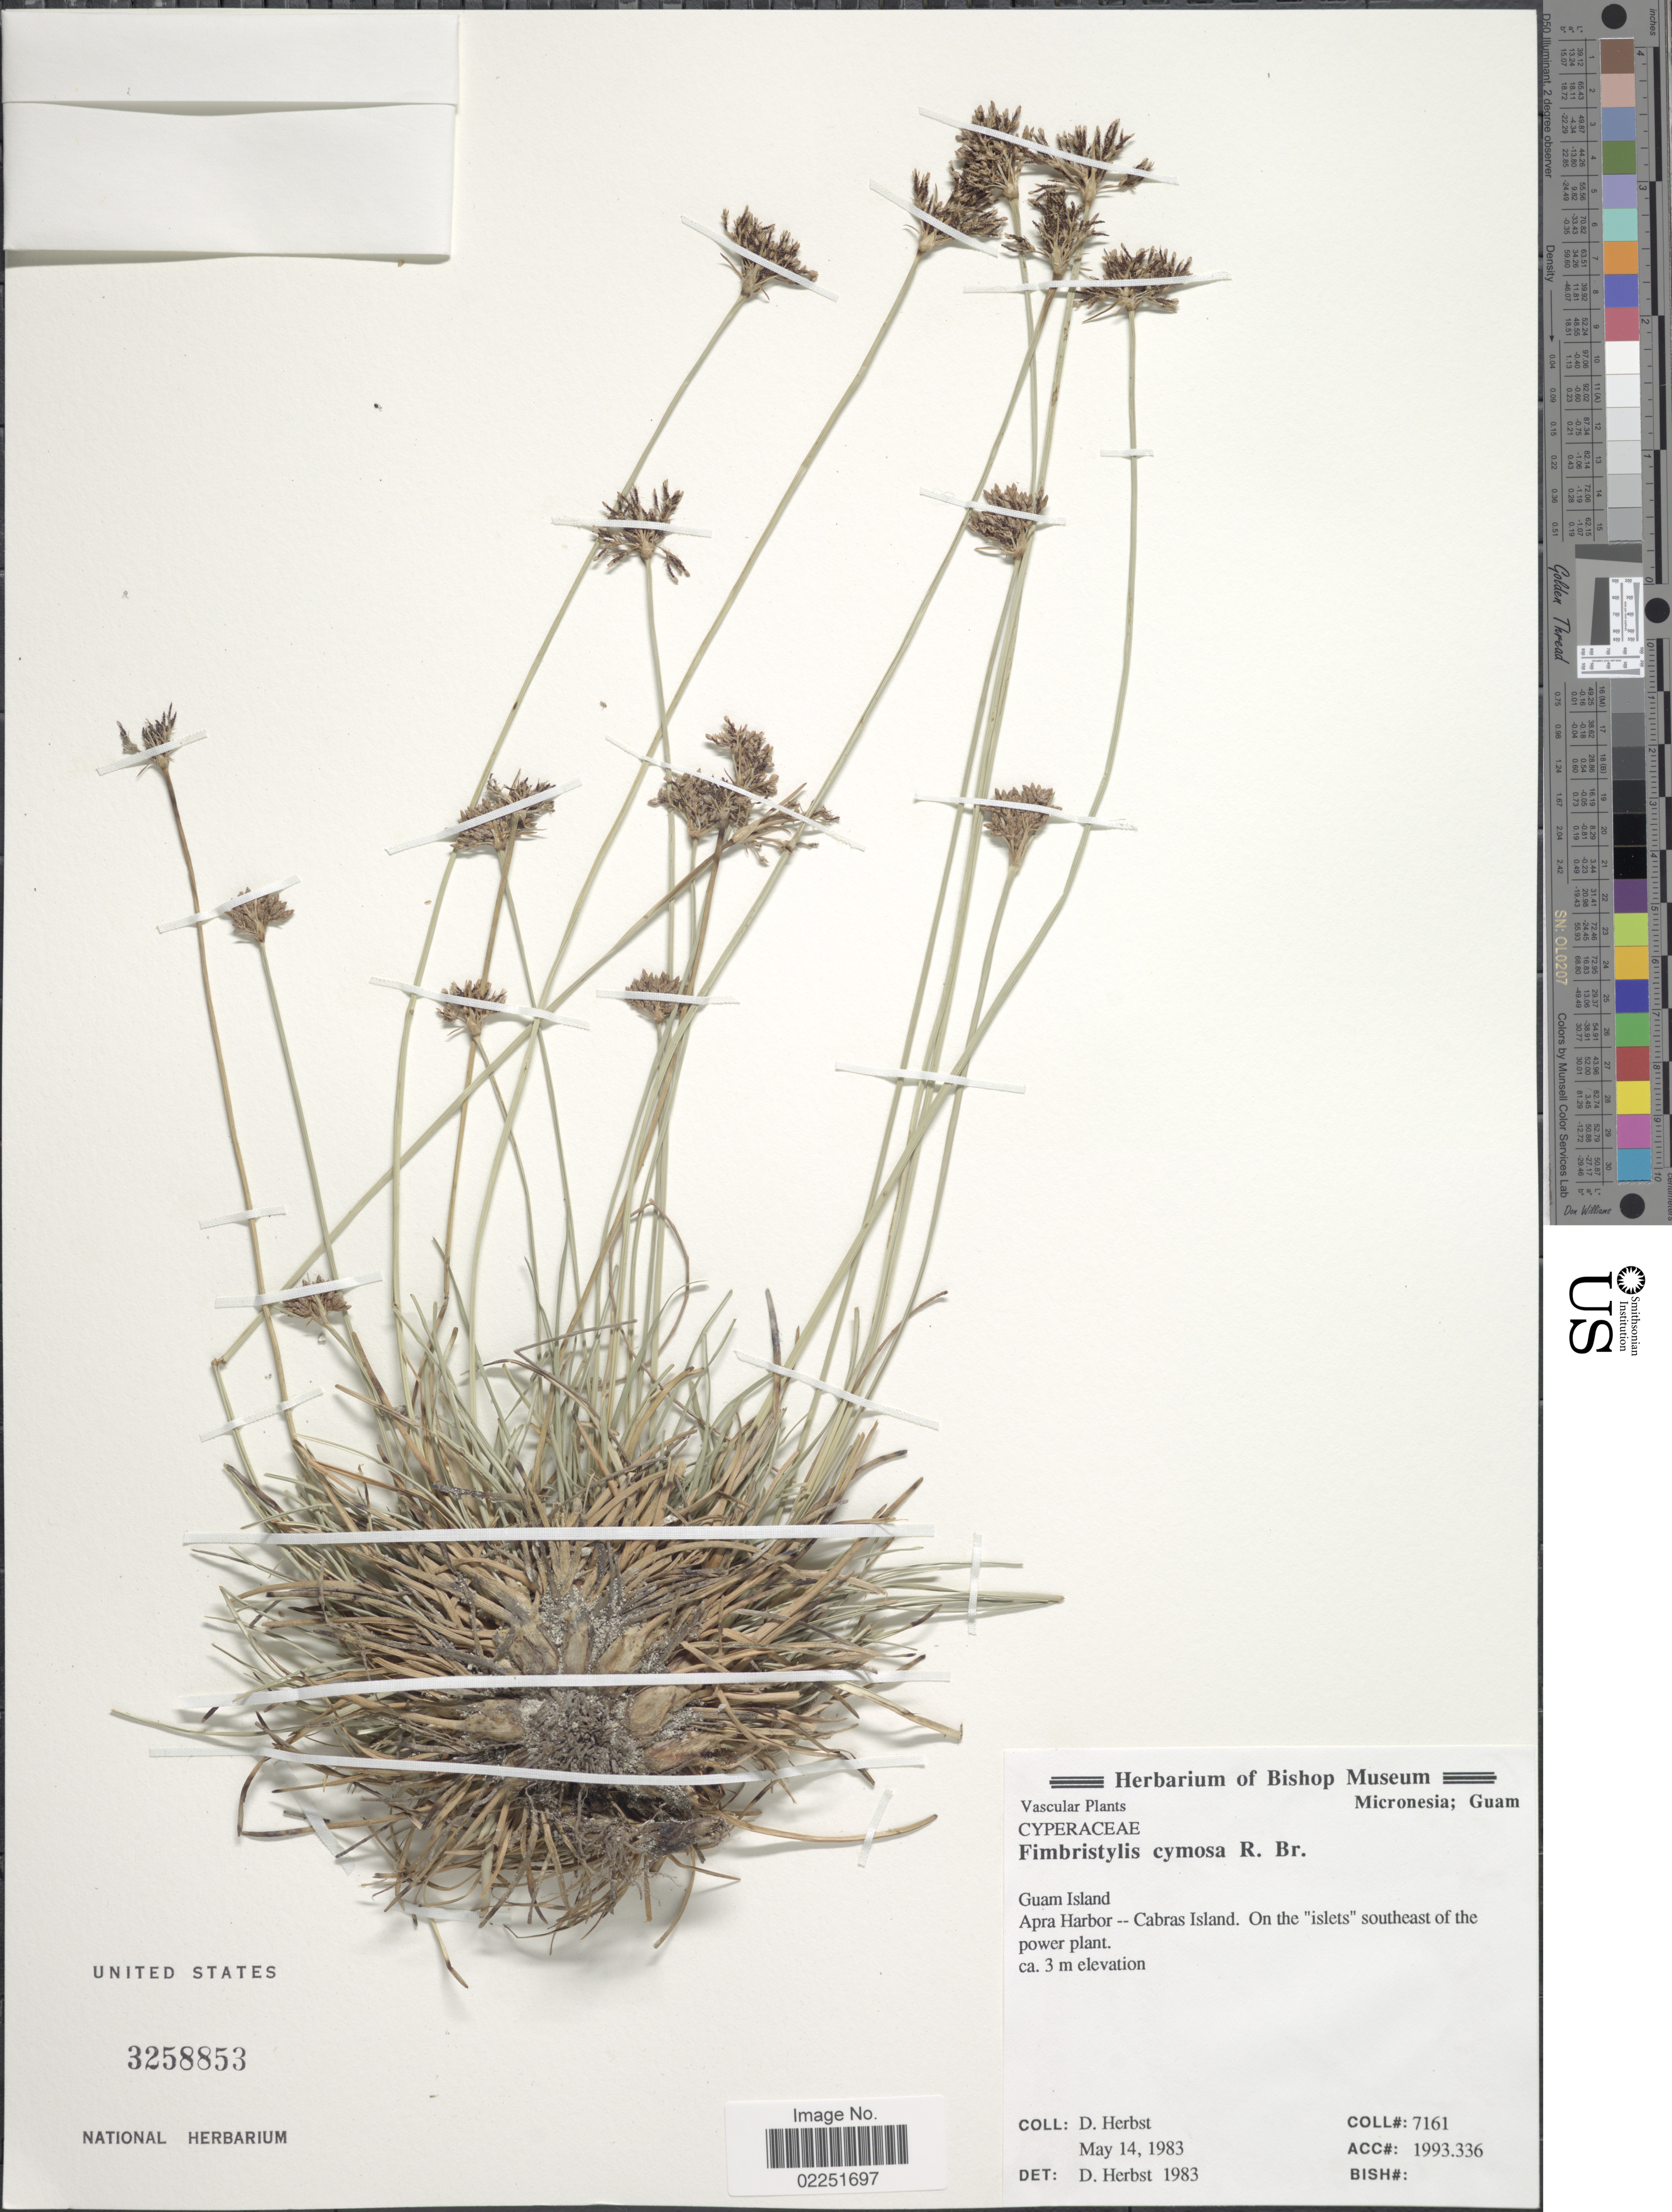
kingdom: Plantae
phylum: Tracheophyta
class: Liliopsida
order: Poales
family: Cyperaceae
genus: Fimbristylis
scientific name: Fimbristylis cymosa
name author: R. Br.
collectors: D. Herbst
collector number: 7161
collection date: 1983-05-14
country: Guam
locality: Guam Island. Apra Harbor -- Cabras Island. On the "islets" southeast of the power plant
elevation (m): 3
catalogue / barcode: US 3258853